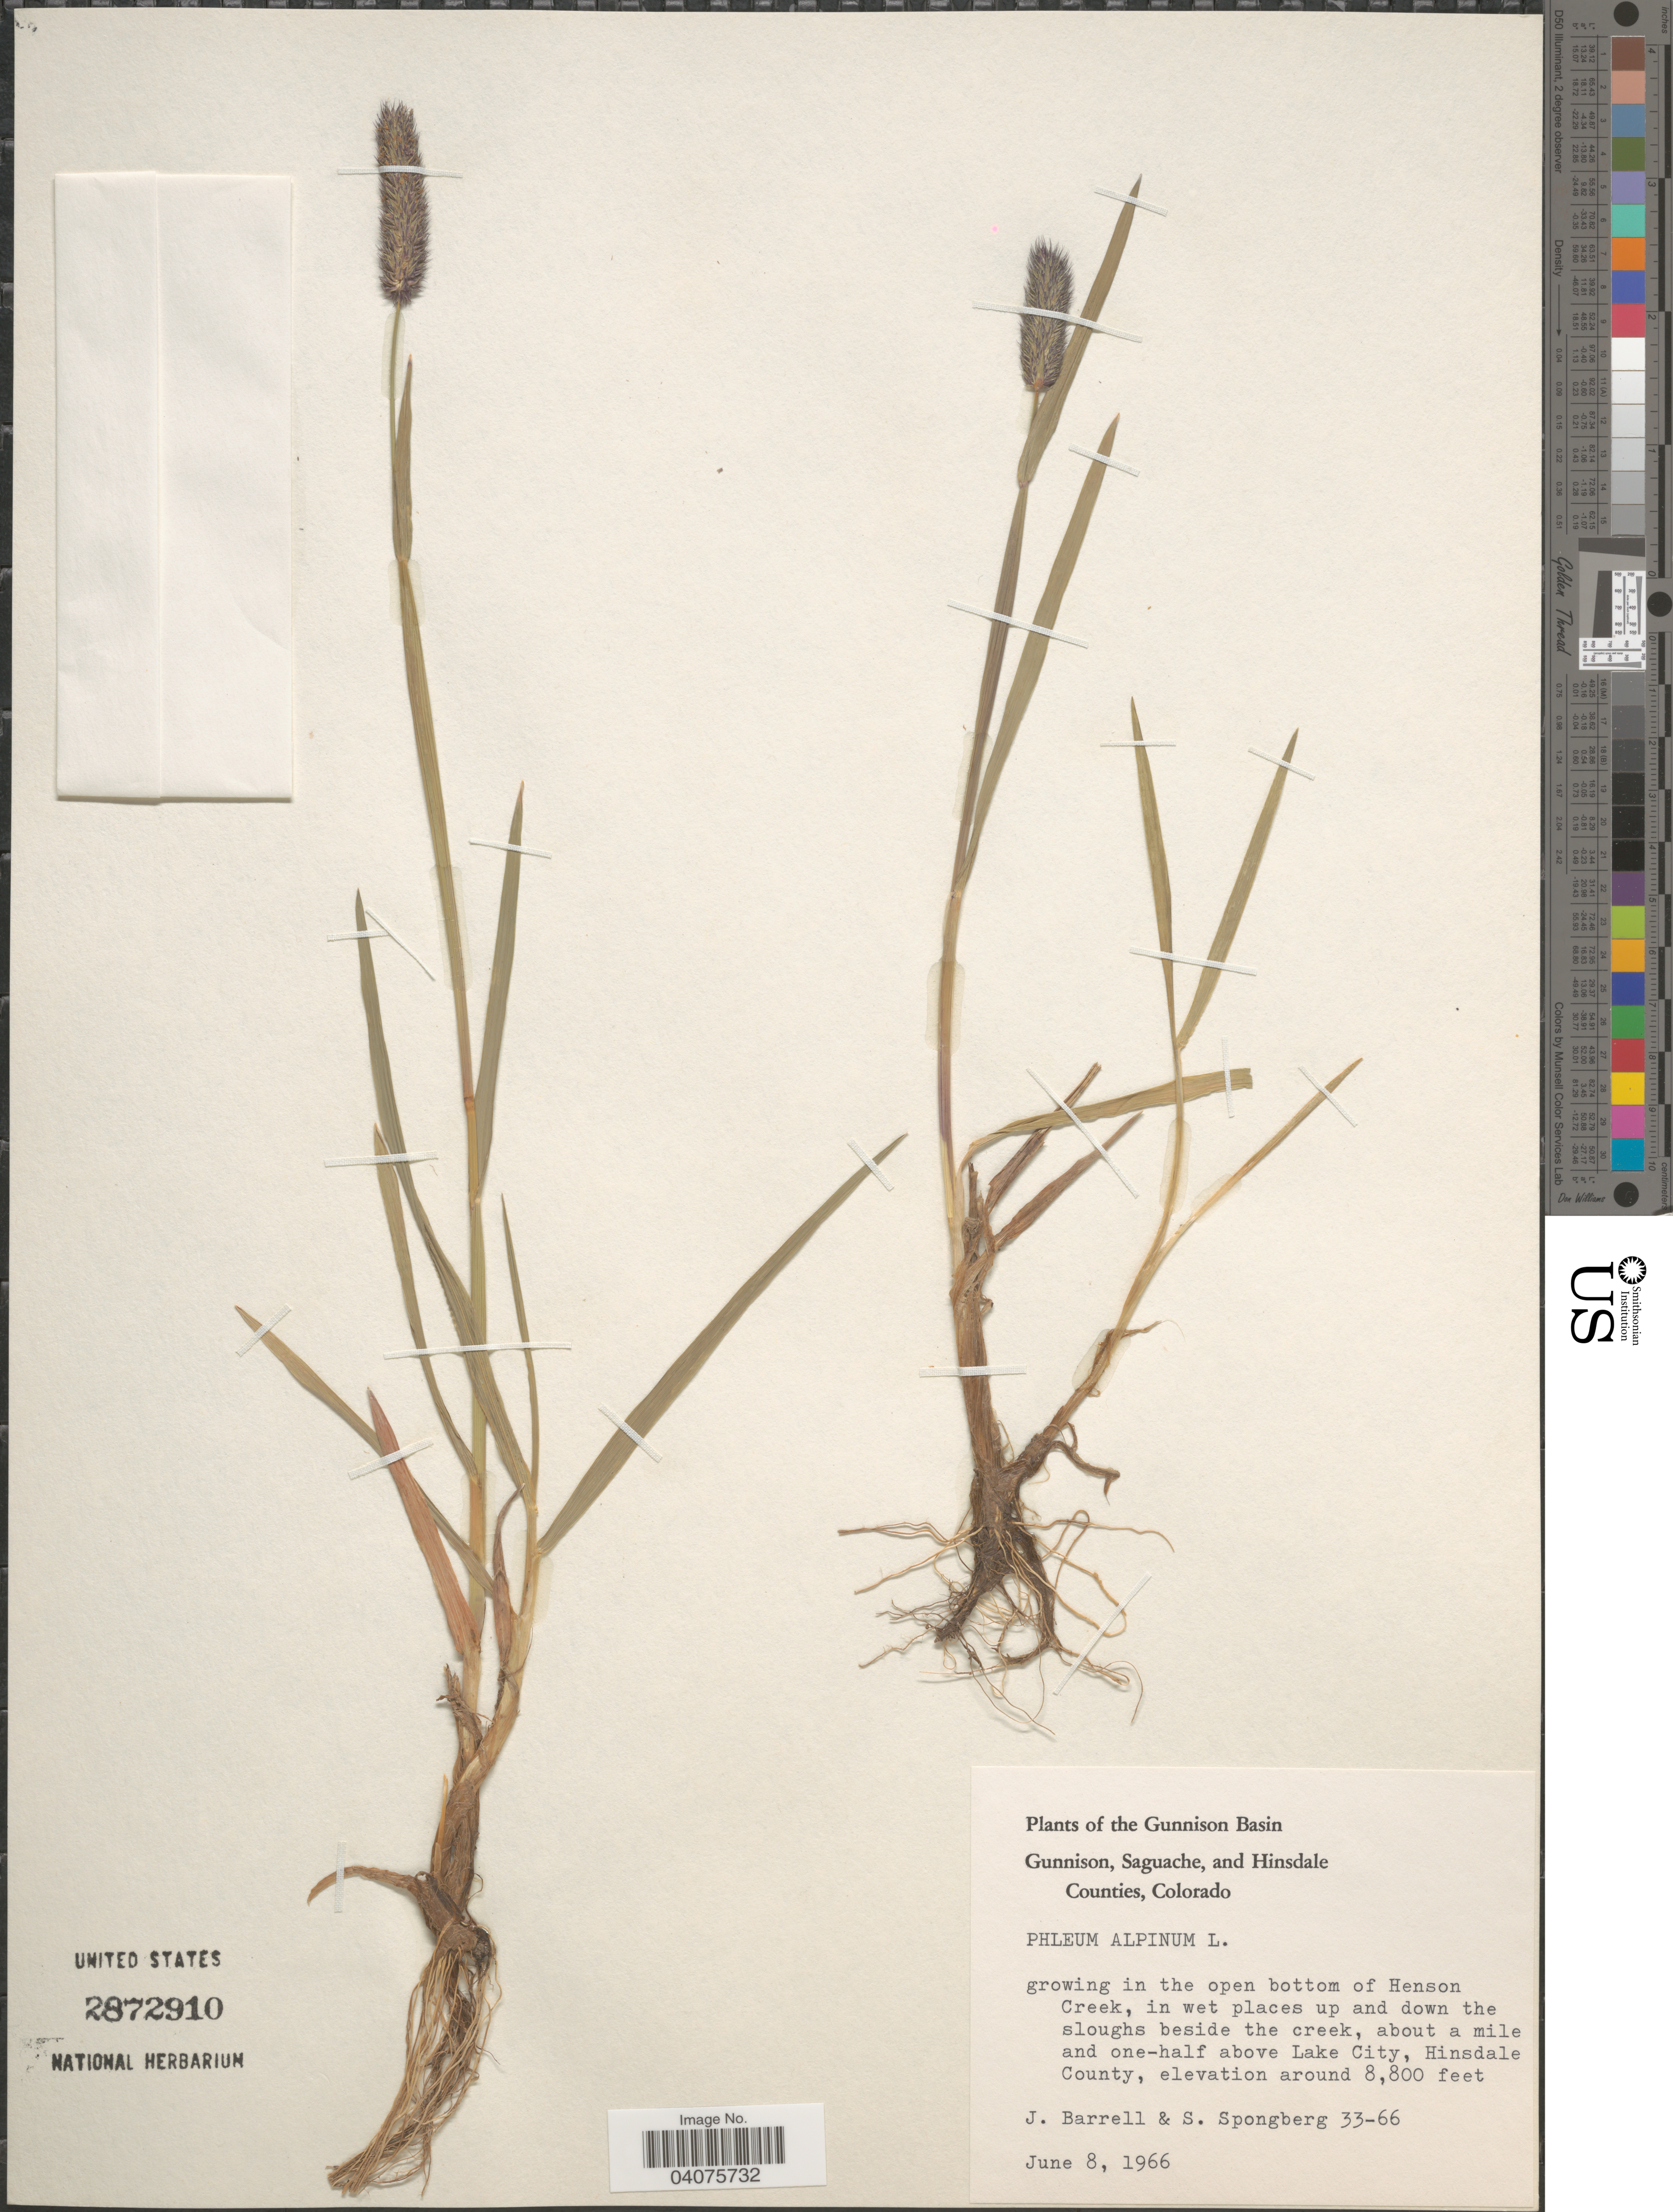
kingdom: Plantae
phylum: Tracheophyta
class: Liliopsida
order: Poales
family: Poaceae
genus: Phleum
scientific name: Phleum alpinum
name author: L.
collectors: J. Barrell & S. A.Spongberg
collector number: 33-66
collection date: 1966-06-08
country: United States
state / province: Colorado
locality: The Gunnison Basin. In the open bottom of Henson Creek, in wet places up and down the sloughs beside the creek, about a mile and one-half above Lake City, Hinsdale County.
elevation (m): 2682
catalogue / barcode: US 2872910